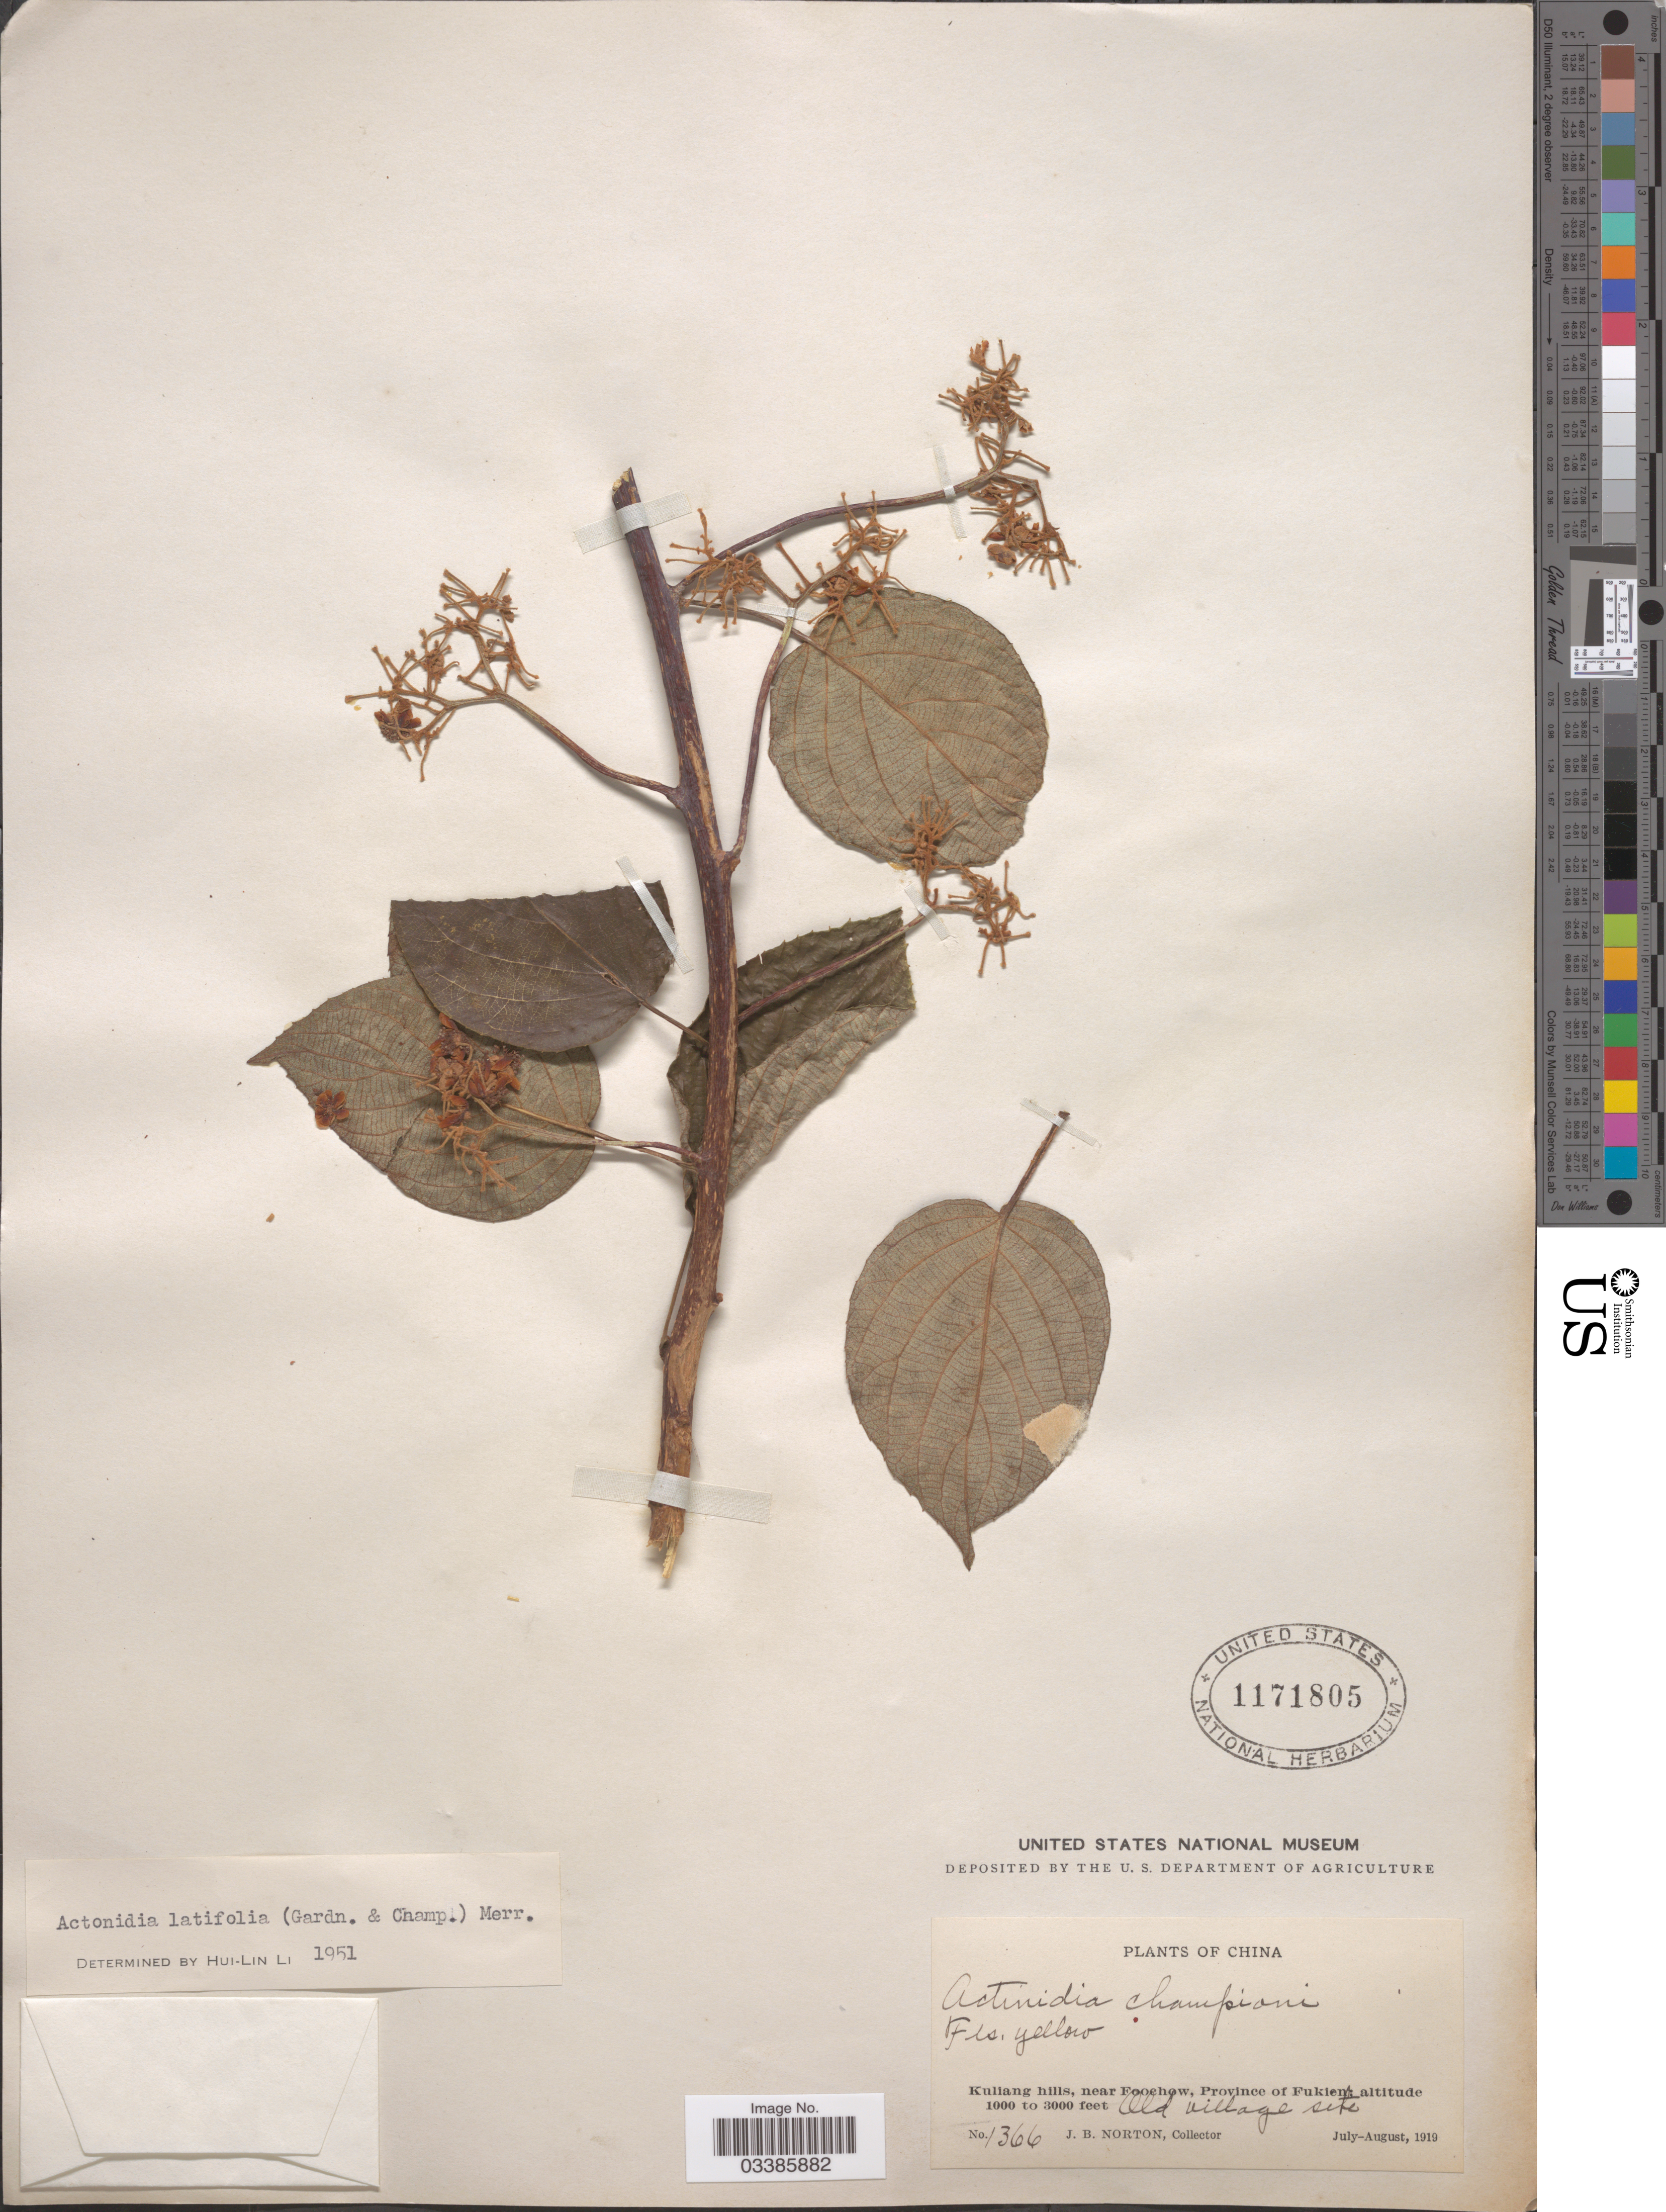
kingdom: Plantae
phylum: Tracheophyta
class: Magnoliopsida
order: Ericales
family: Actinidiaceae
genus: Actinidia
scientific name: Actinidia latifolia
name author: (Gardner & Champ.) Merr.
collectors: J. B. Norton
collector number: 1366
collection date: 1919-07/1919-08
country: China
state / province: Fujian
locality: Kuliang hills, near Foochow, Province of Fukien. Old village site.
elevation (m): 305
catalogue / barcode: US 1171805